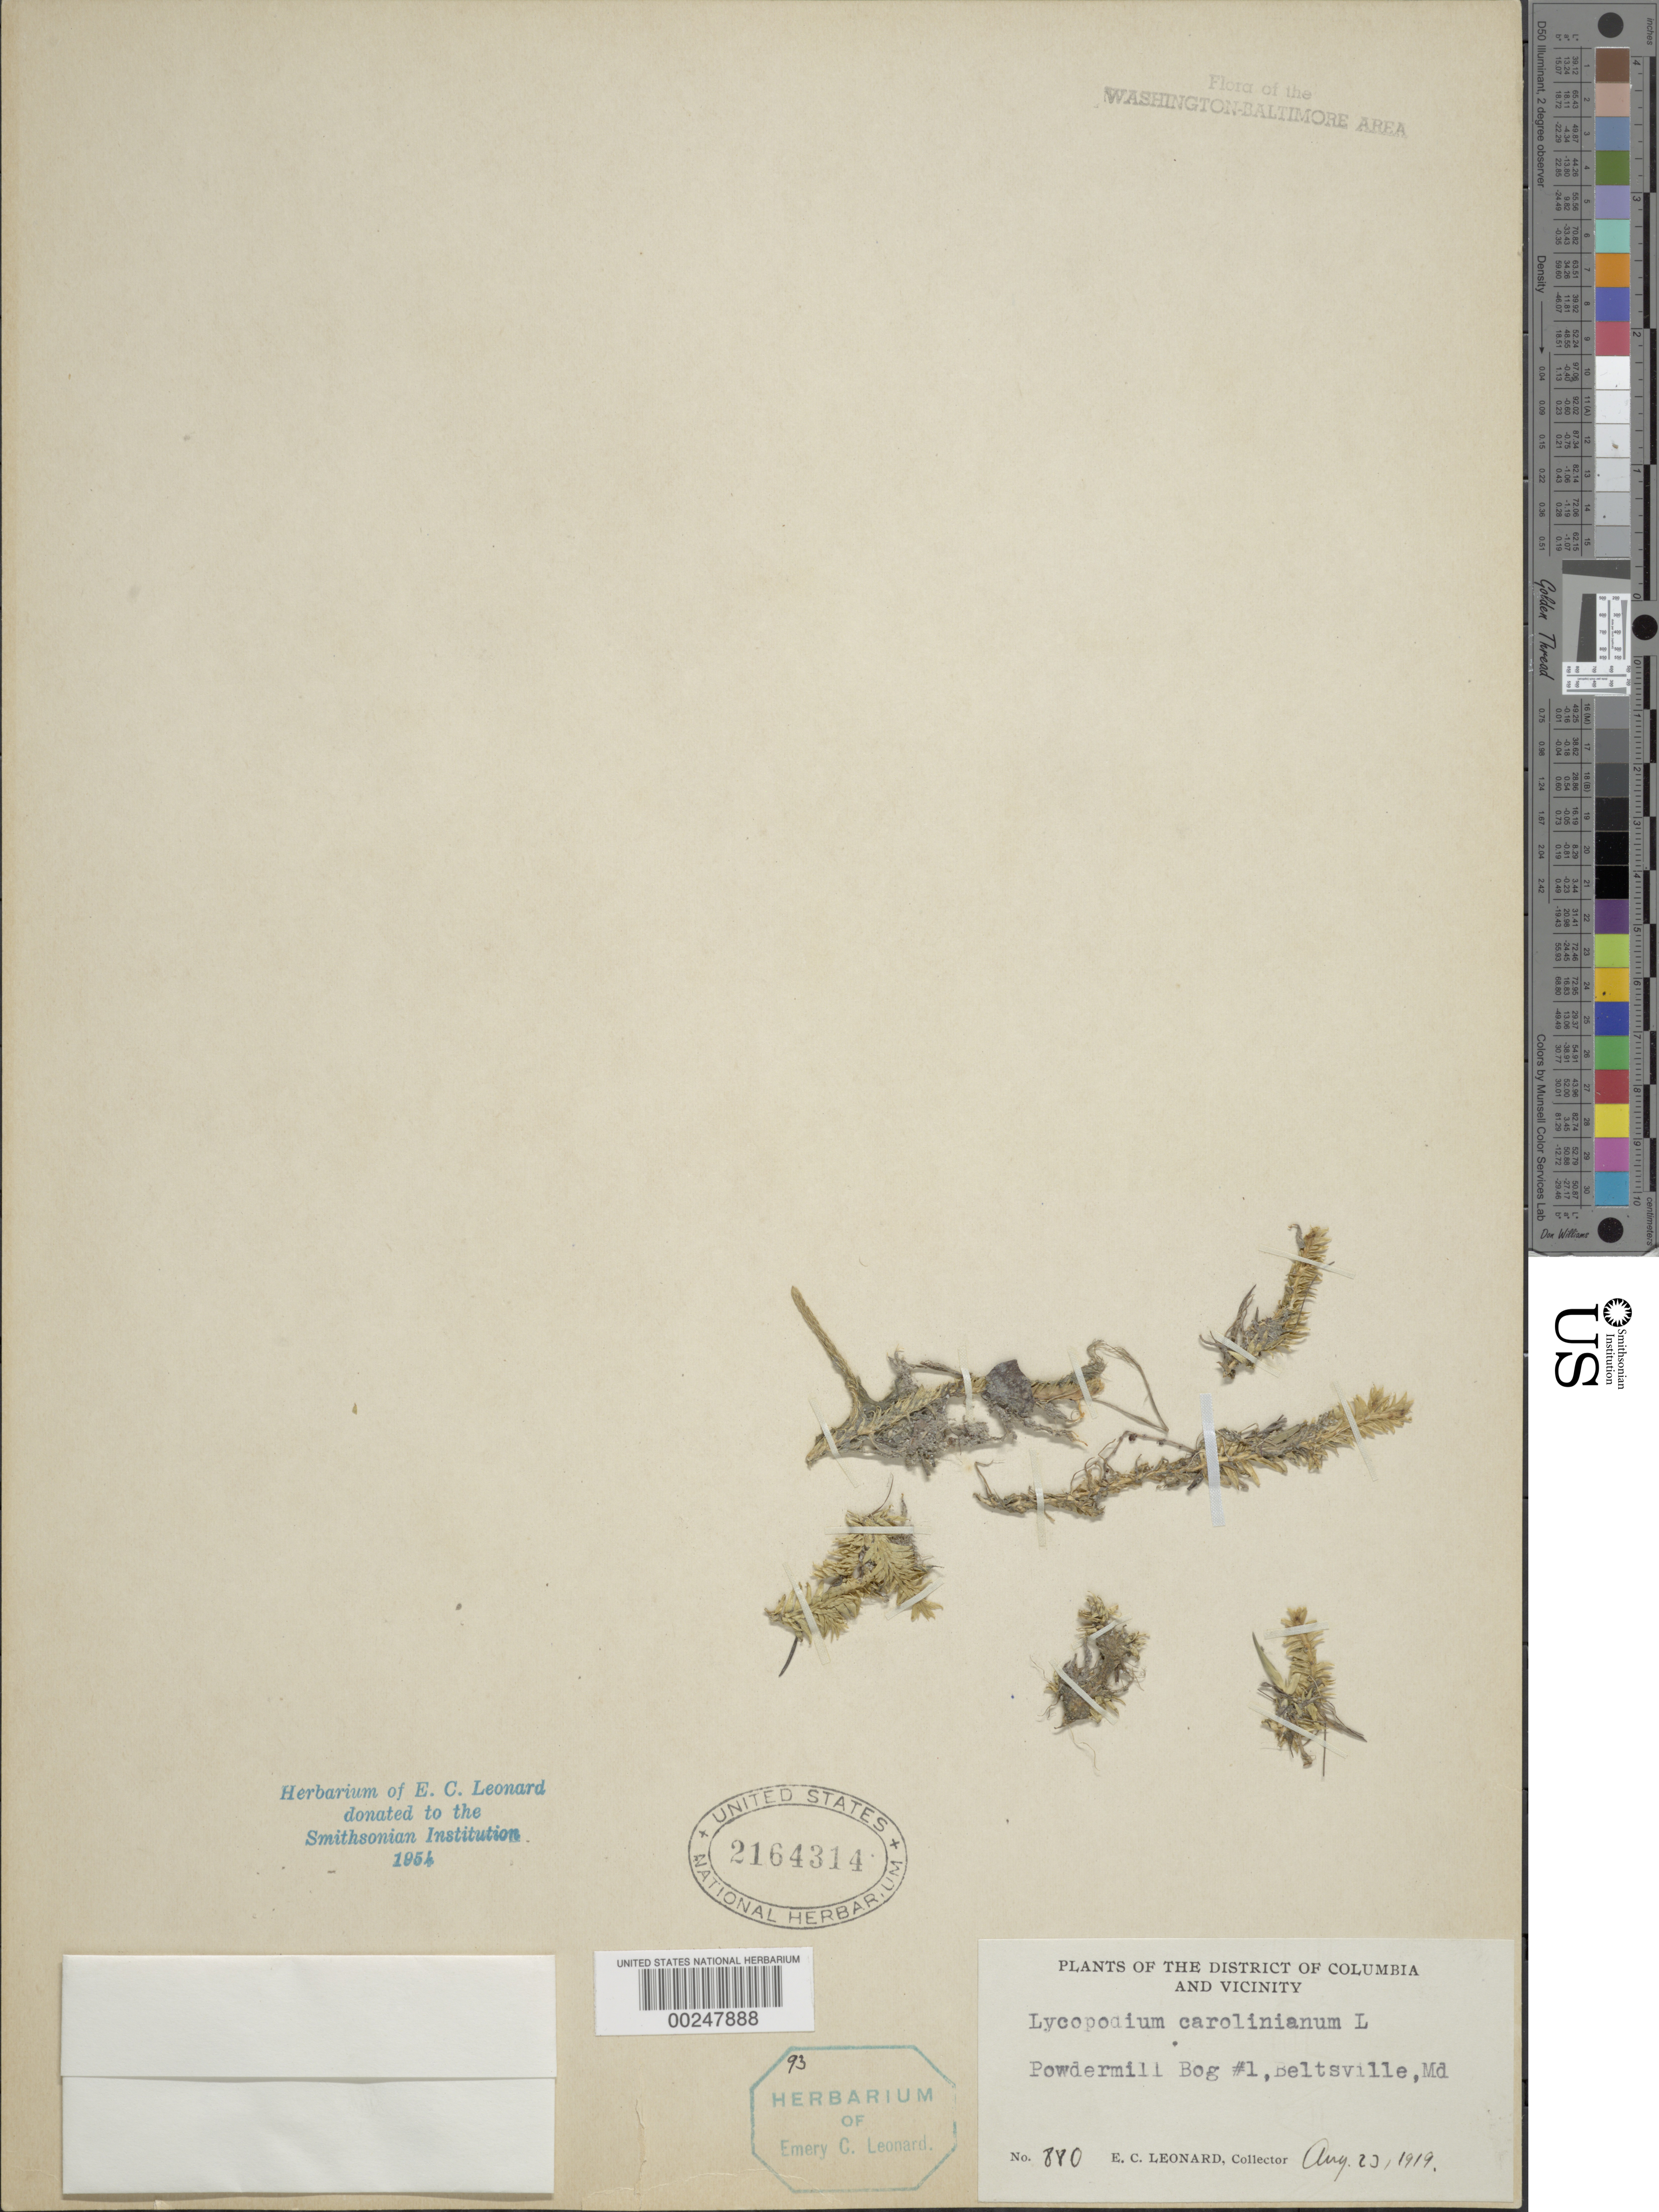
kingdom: Plantae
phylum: Tracheophyta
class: Lycopodiopsida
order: Lycopodiales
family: Lycopodiaceae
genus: Pseudolycopodiella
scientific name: Pseudolycopodiella caroliniana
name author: (L.) Holub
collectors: E. C. Leonard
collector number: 880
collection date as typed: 23 Aug 1919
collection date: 1919-08-23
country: United States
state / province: Maryland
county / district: Prince George's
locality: Powder Mill Bogs, west of Beltsville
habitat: Bog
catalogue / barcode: US 2164314